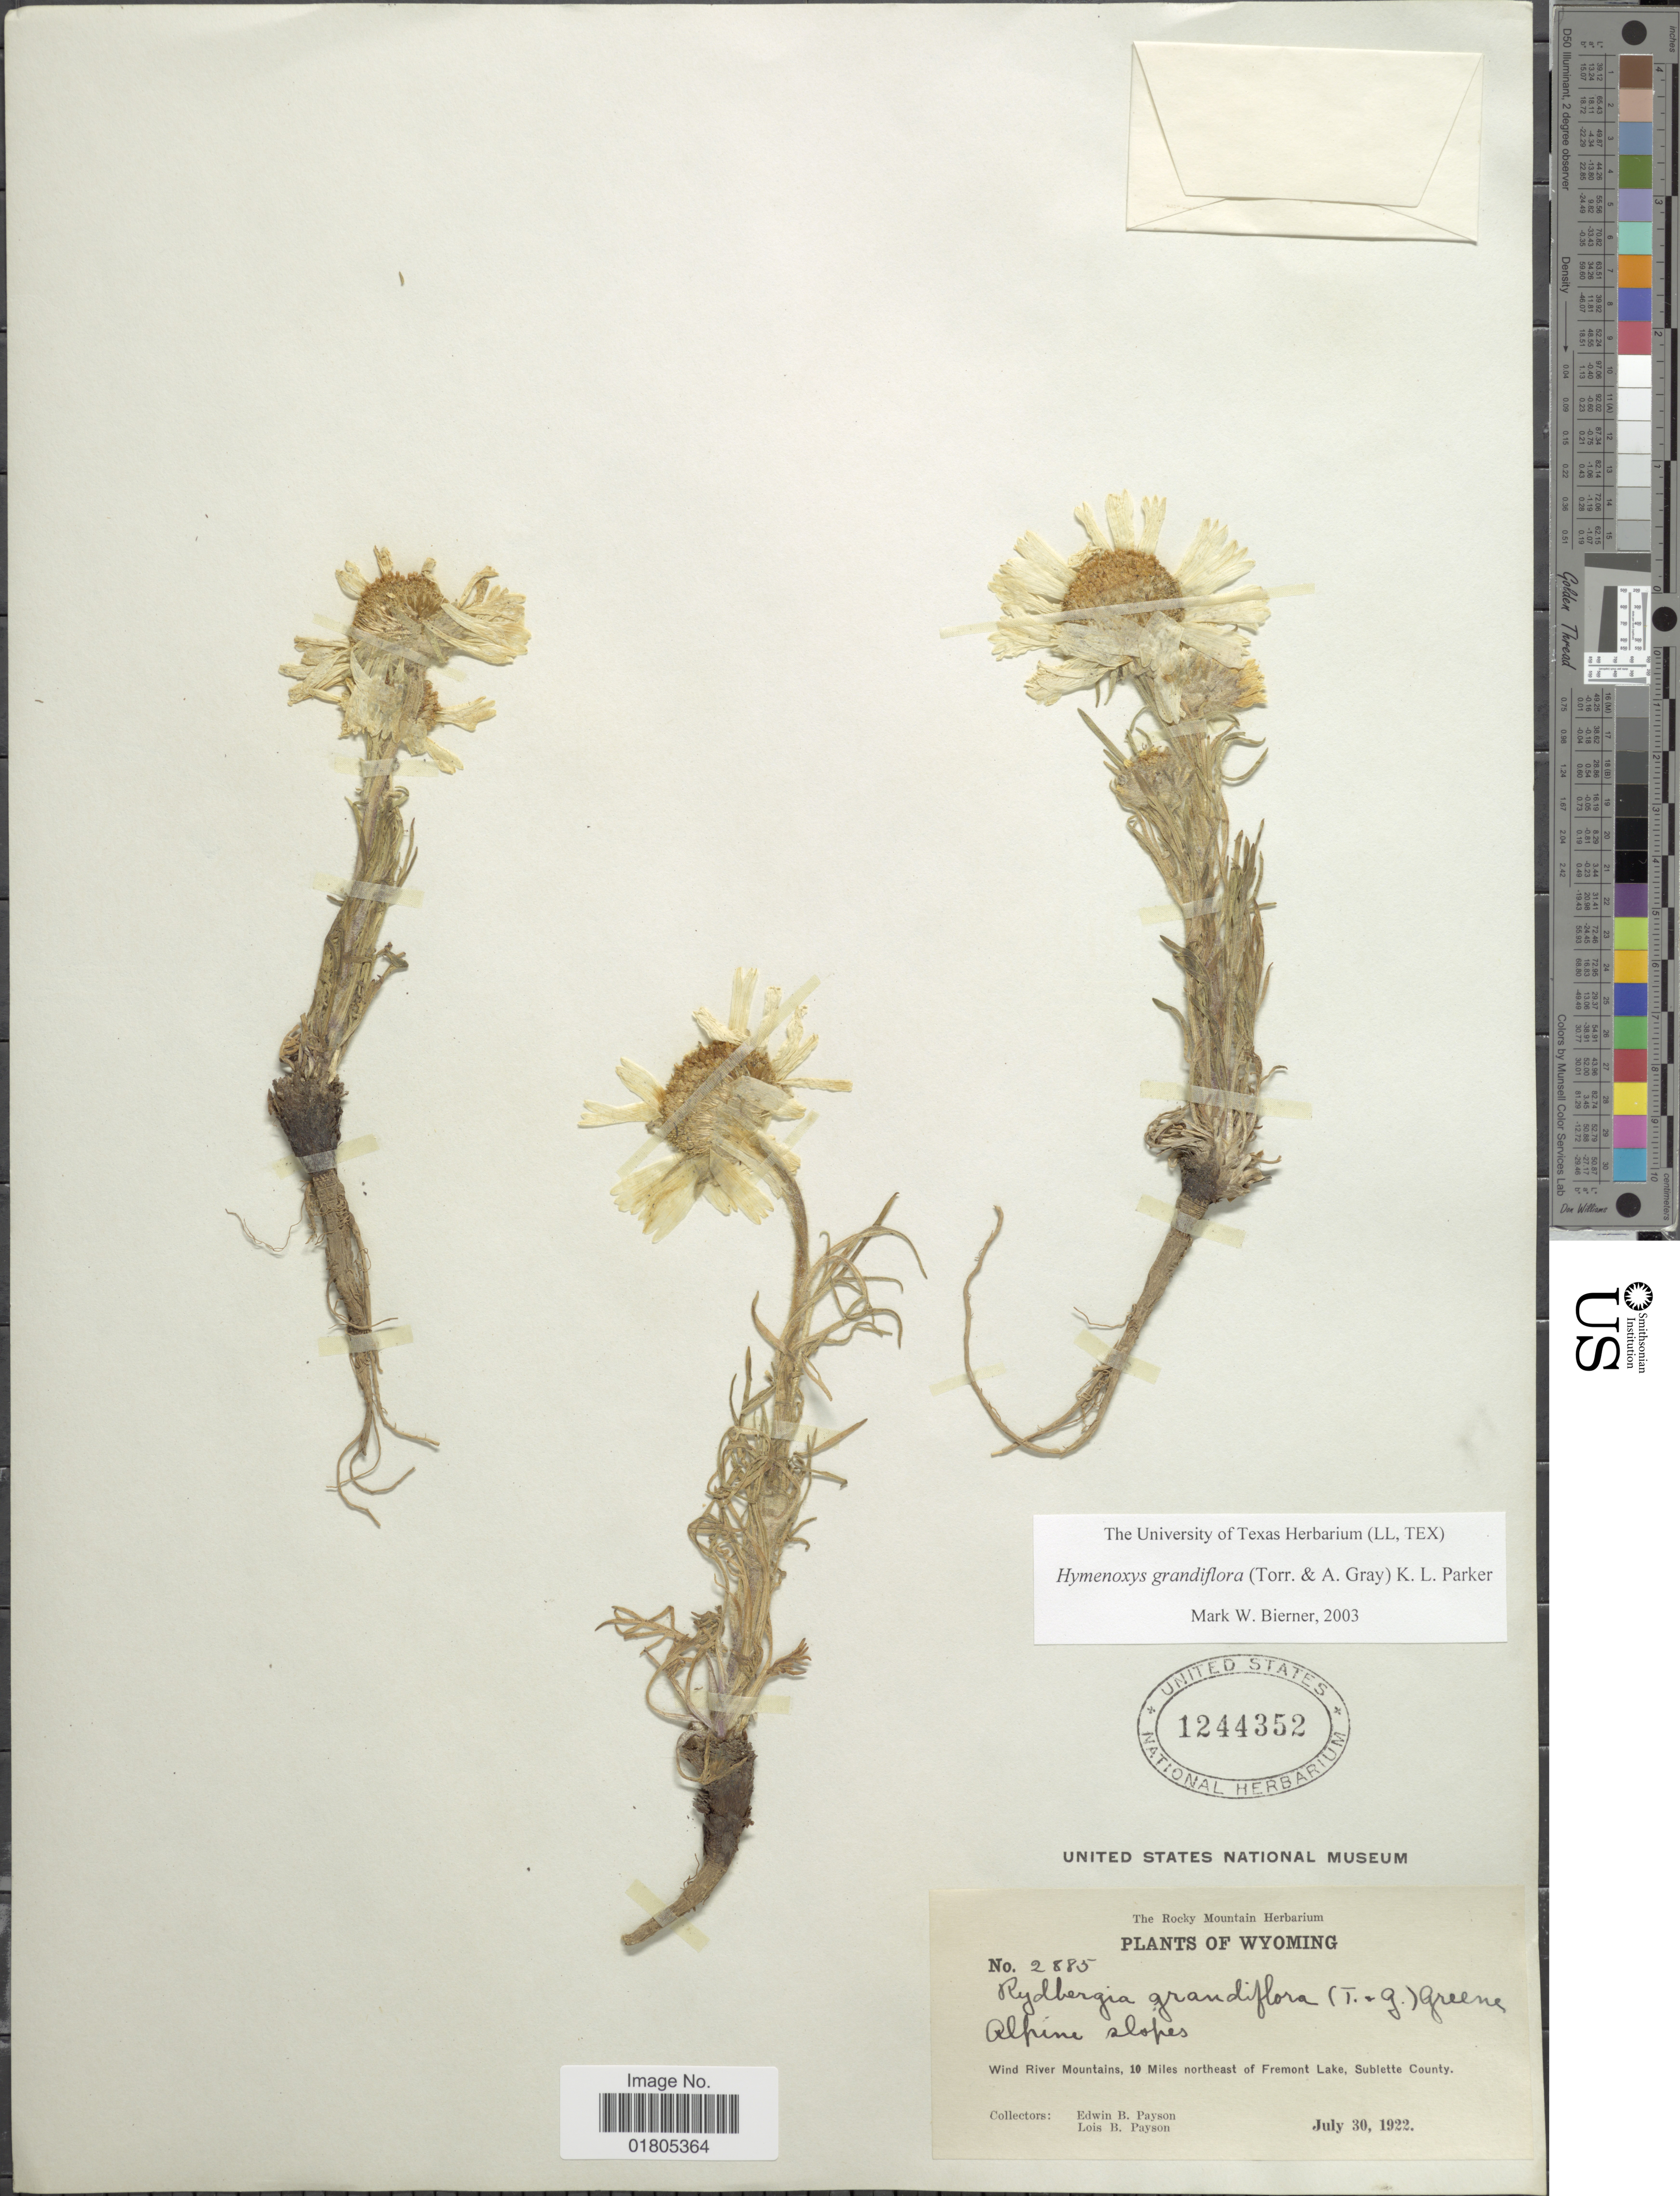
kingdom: Plantae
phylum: Tracheophyta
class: Magnoliopsida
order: Asterales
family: Asteraceae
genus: Actinea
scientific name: Actinea grandiflora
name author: (Torr. & A. Gray) Kuntze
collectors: E. B. Payson & L. Payson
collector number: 2885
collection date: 1922-07-30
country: United States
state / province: Wyoming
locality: Alpine slopes. Wind River Mountains, 10 Miles nrotheast of Fremont Lake, Sublette County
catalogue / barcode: US 1244352